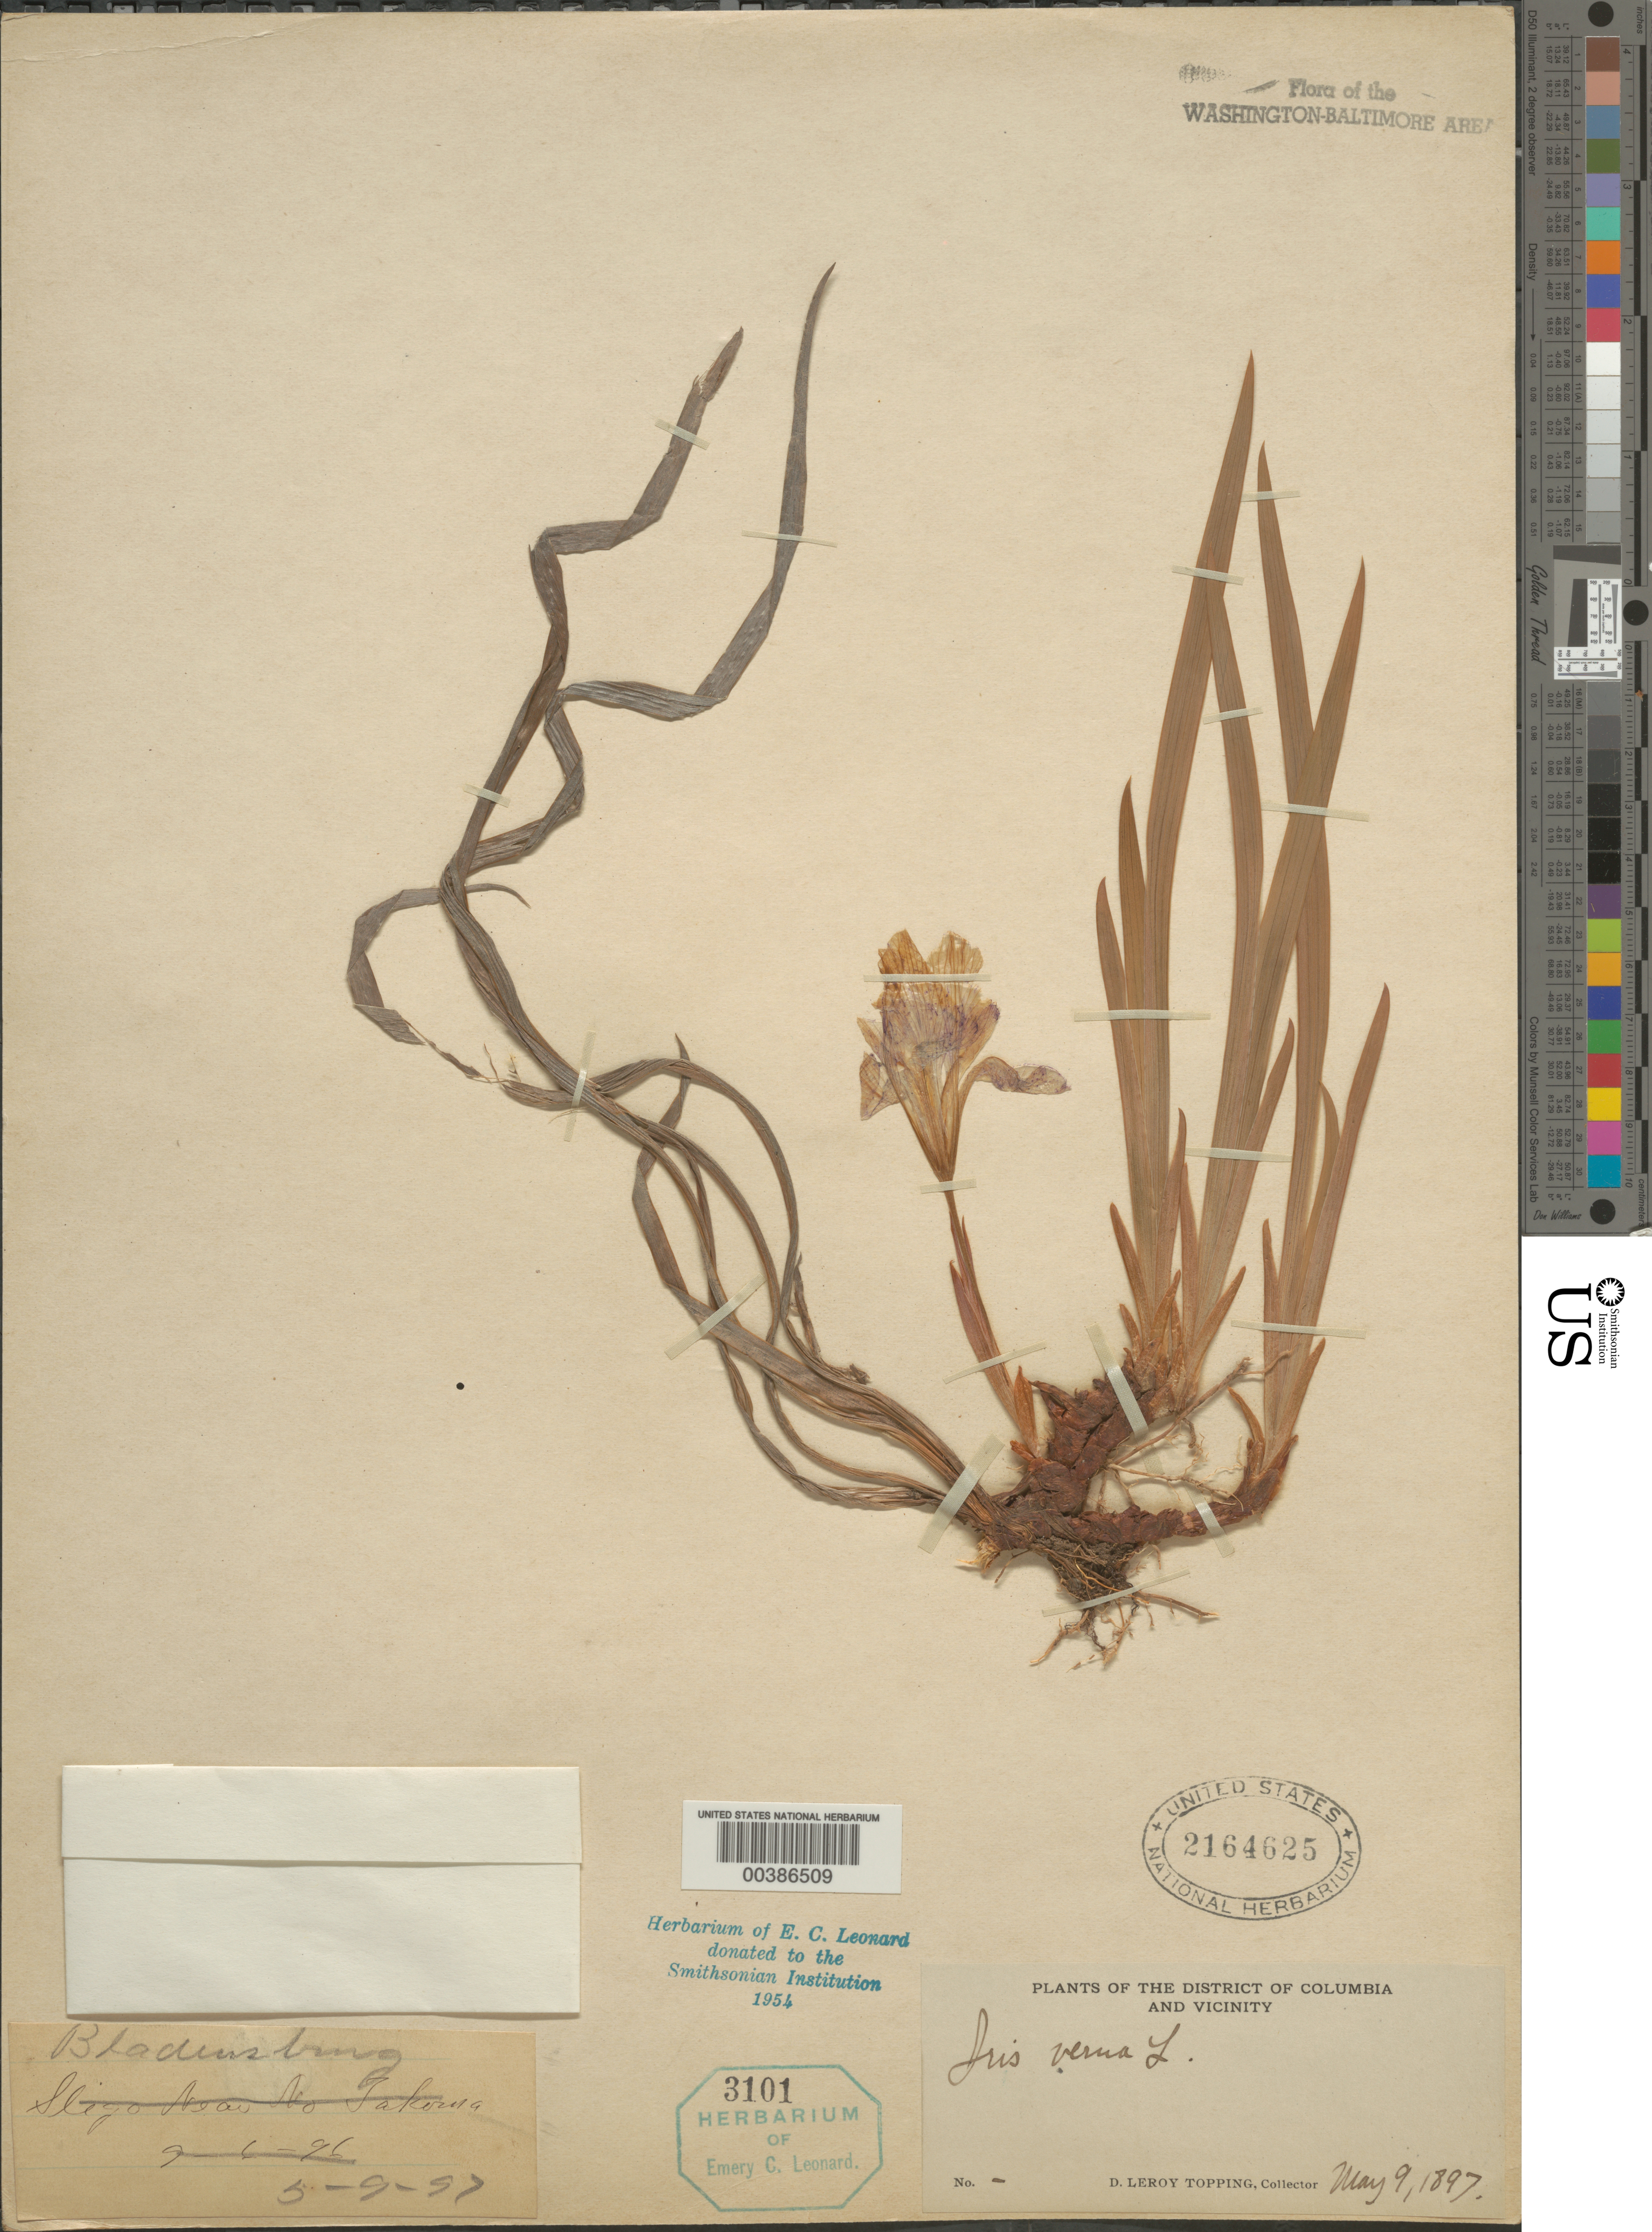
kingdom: Plantae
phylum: Tracheophyta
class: Liliopsida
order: Asparagales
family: Iridaceae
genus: Iris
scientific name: Iris verna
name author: L.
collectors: D. L. Topping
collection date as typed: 09 May 1897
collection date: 1897-05-09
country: United States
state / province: Maryland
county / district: Prince George's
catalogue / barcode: US 2164625